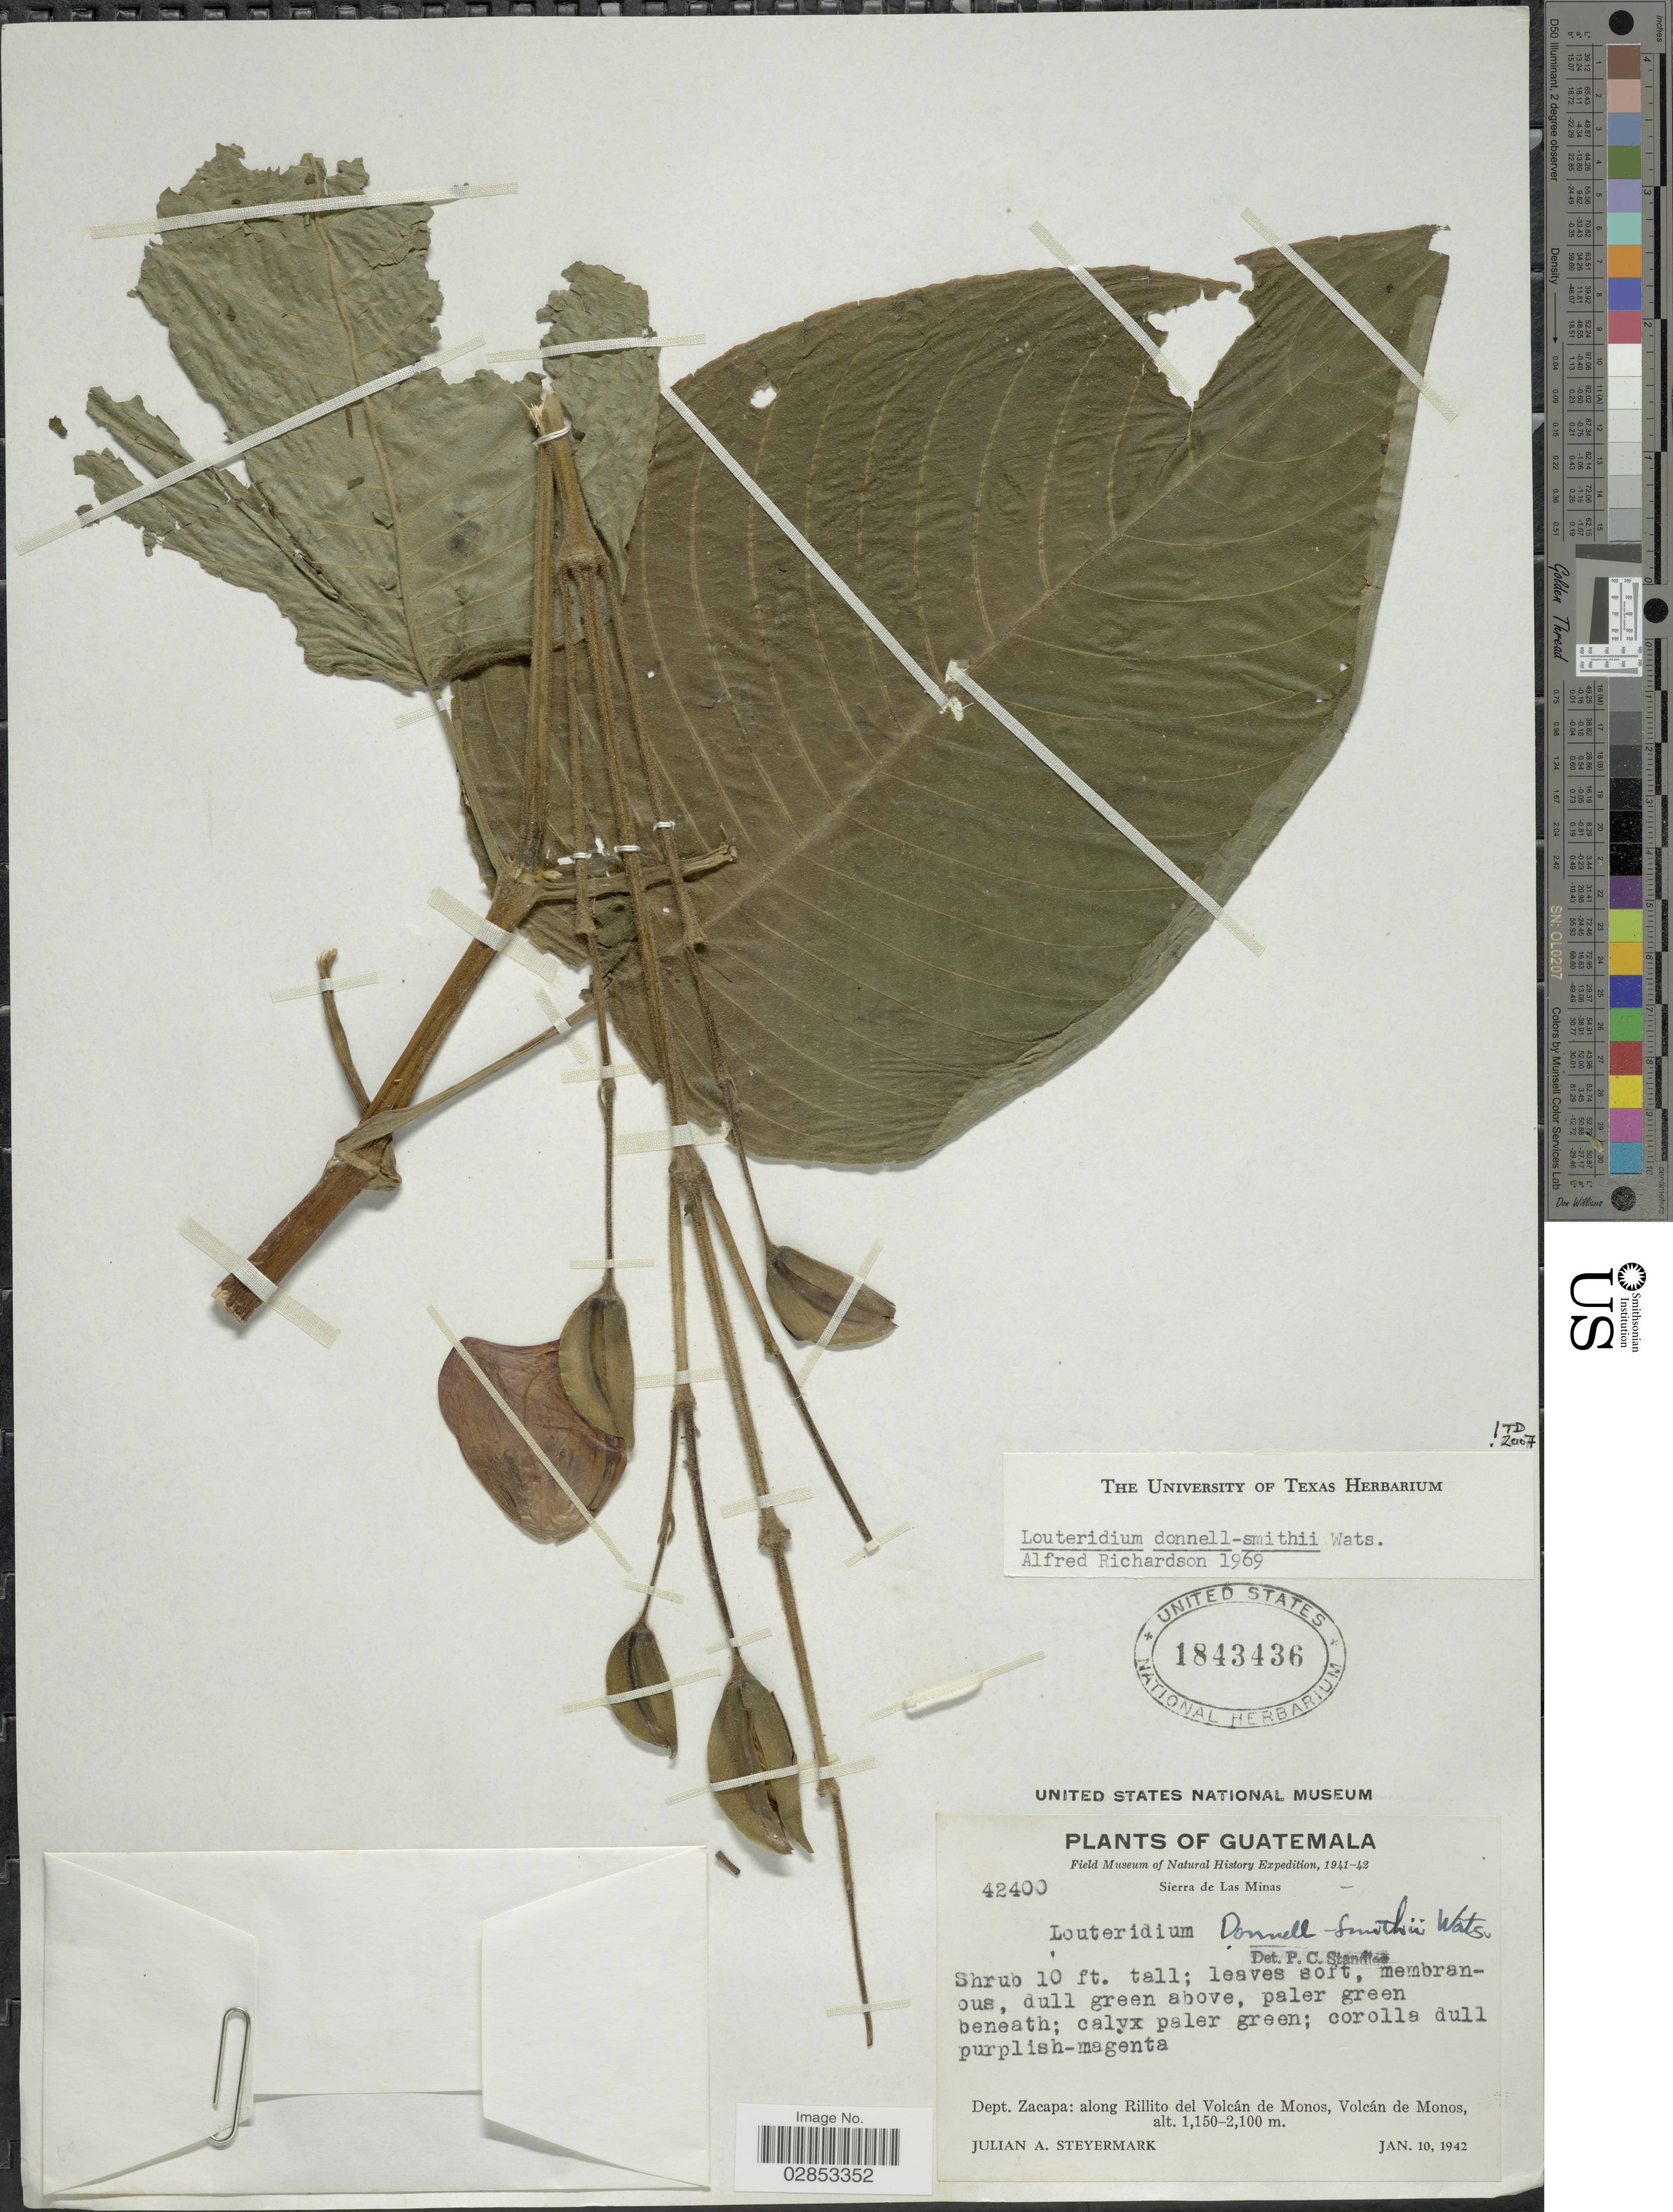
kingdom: Plantae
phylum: Tracheophyta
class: Magnoliopsida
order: Lamiales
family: Acanthaceae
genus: Louteridium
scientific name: Louteridium donnell-smithii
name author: S. Watson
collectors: J. Steyermark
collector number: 42400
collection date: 1942-01-10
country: Guatemala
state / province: Zacapa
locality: Sierra de Las Minas. Dept. Zacapa: along Rillito del Volcán de Monos, Volcán de Monos.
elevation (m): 1150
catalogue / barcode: US 1843436